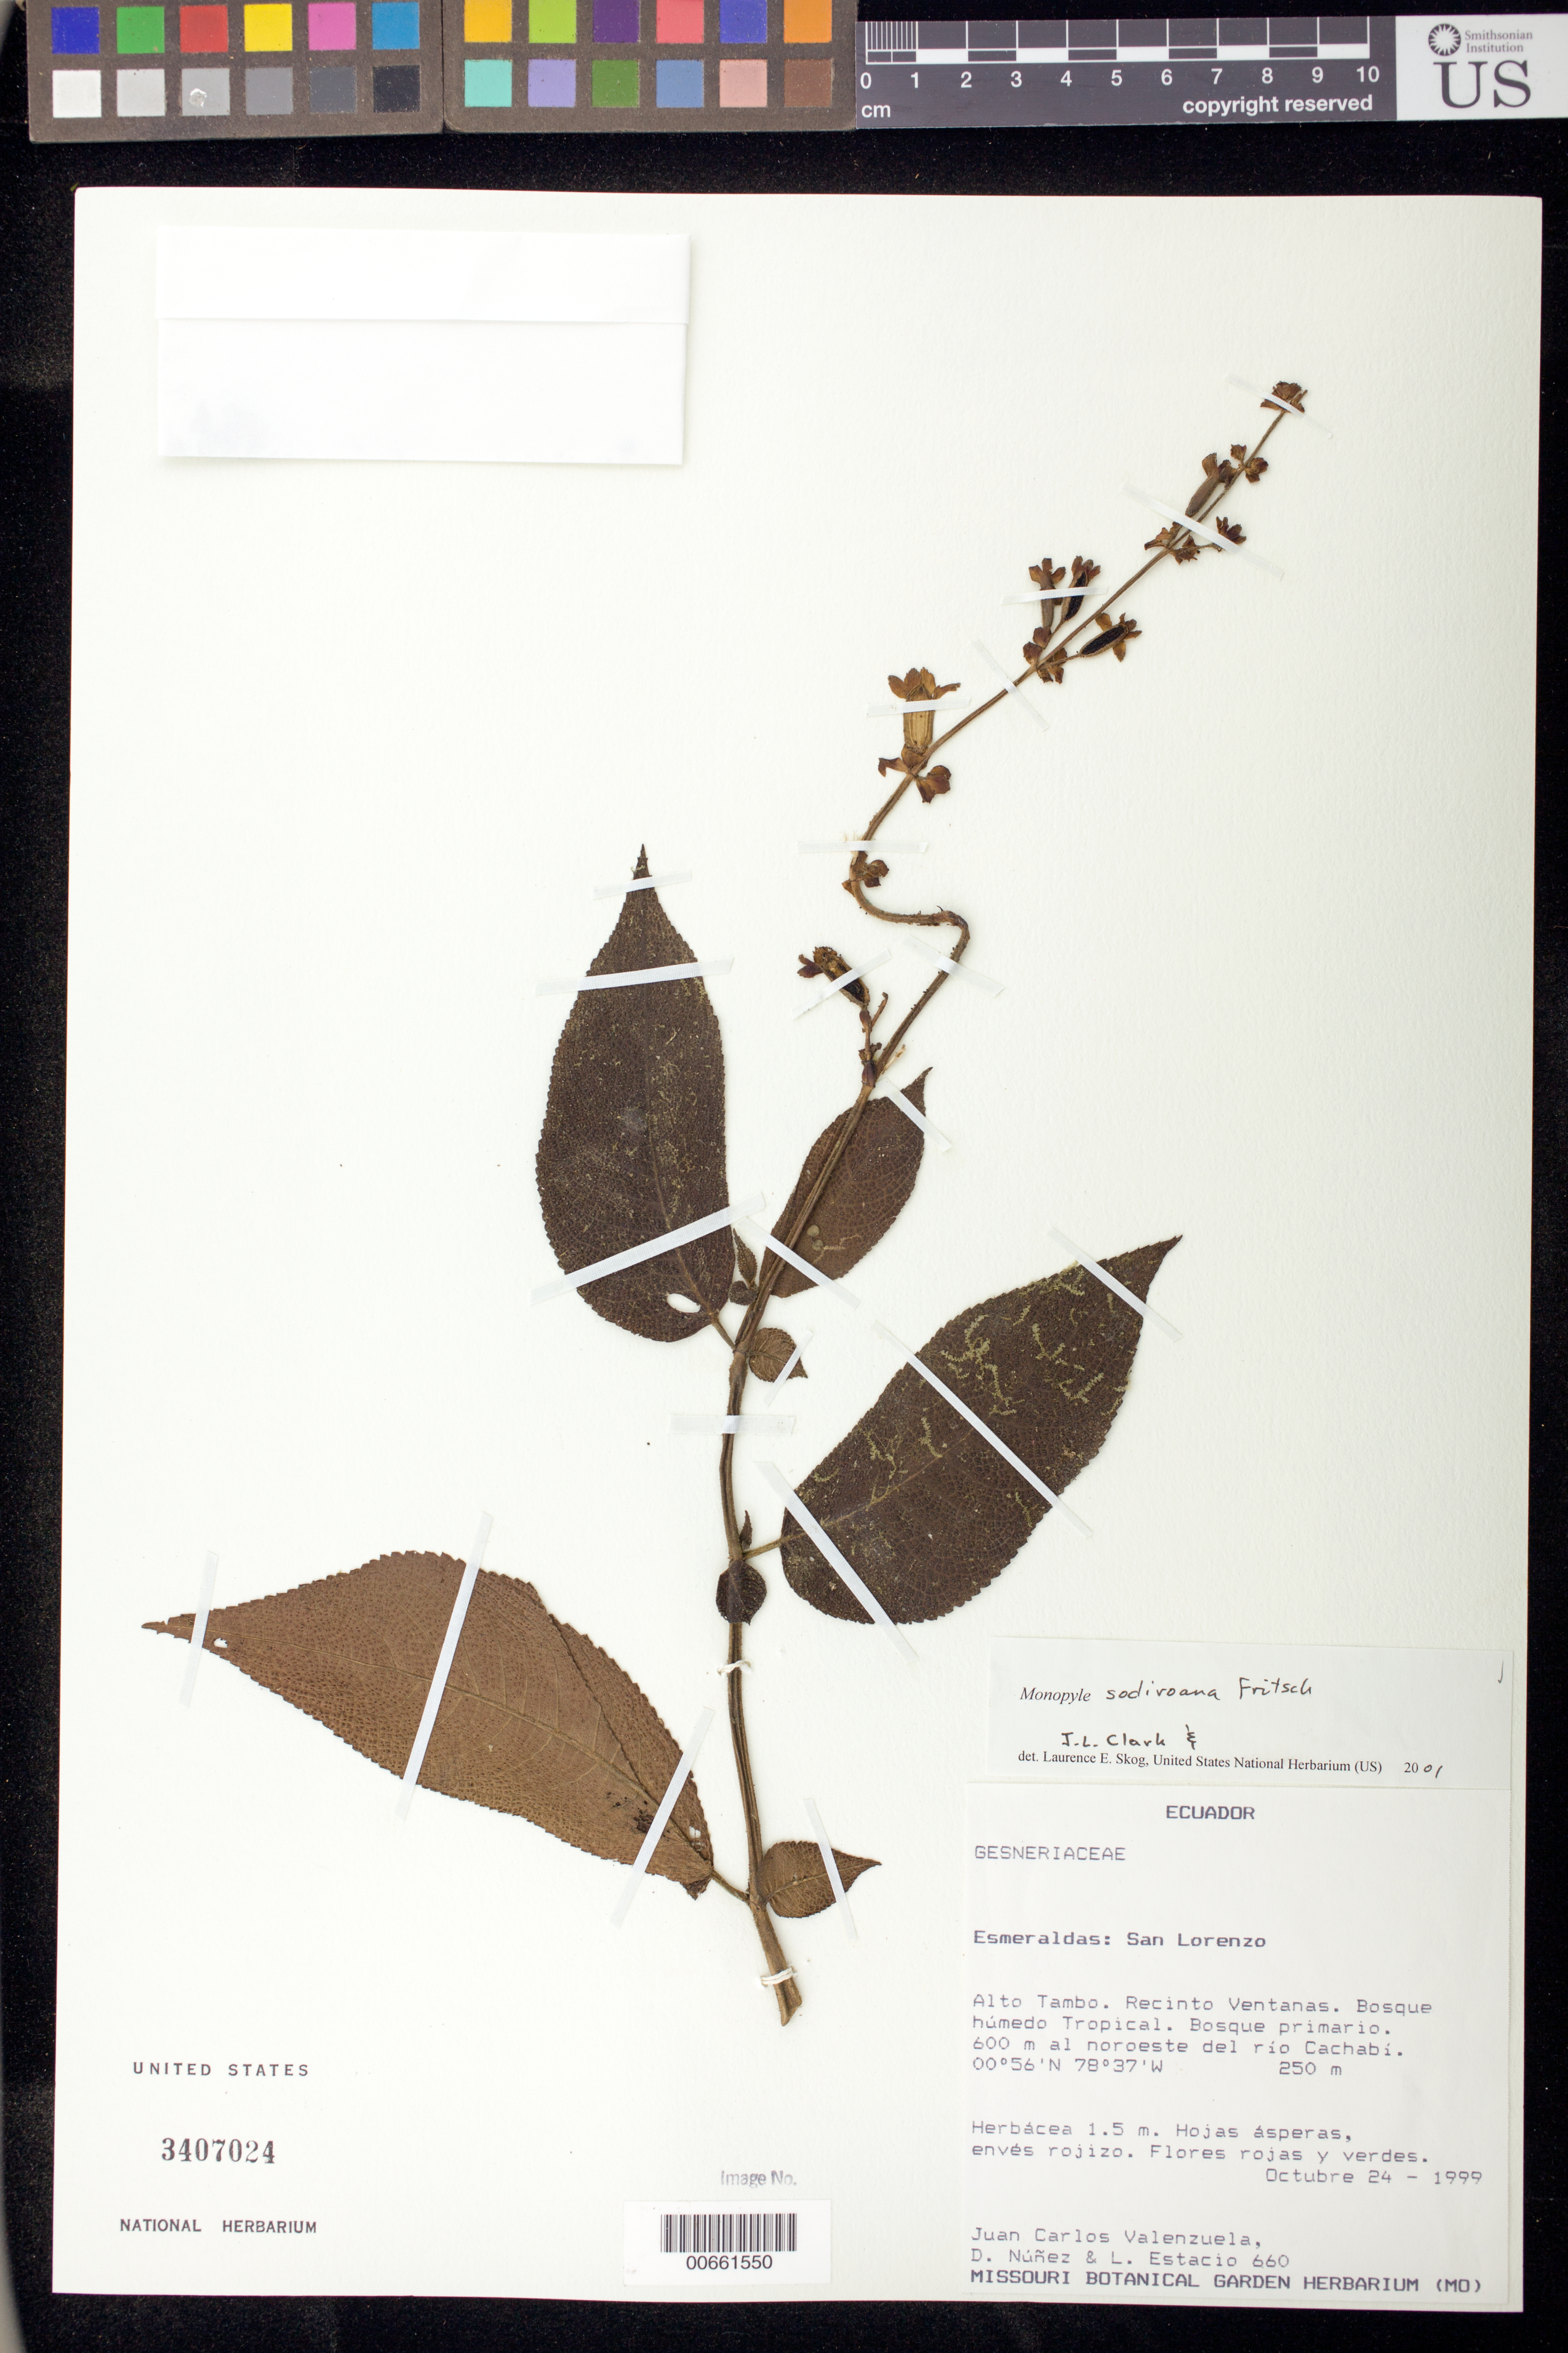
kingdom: Plantae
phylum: Tracheophyta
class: Magnoliopsida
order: Lamiales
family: Gesneriaceae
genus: Monopyle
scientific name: Monopyle sodiroana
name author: Fritsch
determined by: Clark, J. L., (SEL), The Marie Selby Botanical Garden (UNITED STATES)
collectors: J. Valenzuela, D. Núñez & L. Estacio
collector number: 660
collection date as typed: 24 Oct 1999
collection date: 1999-10-24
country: Ecuador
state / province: Esmeraldas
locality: San Lorenzo, Alto Tambo, Recinto Ventanas, 600 m al noroeste del río Cachabí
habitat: Bosque húmedo tropical; bosque primario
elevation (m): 250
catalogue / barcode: US 3407024